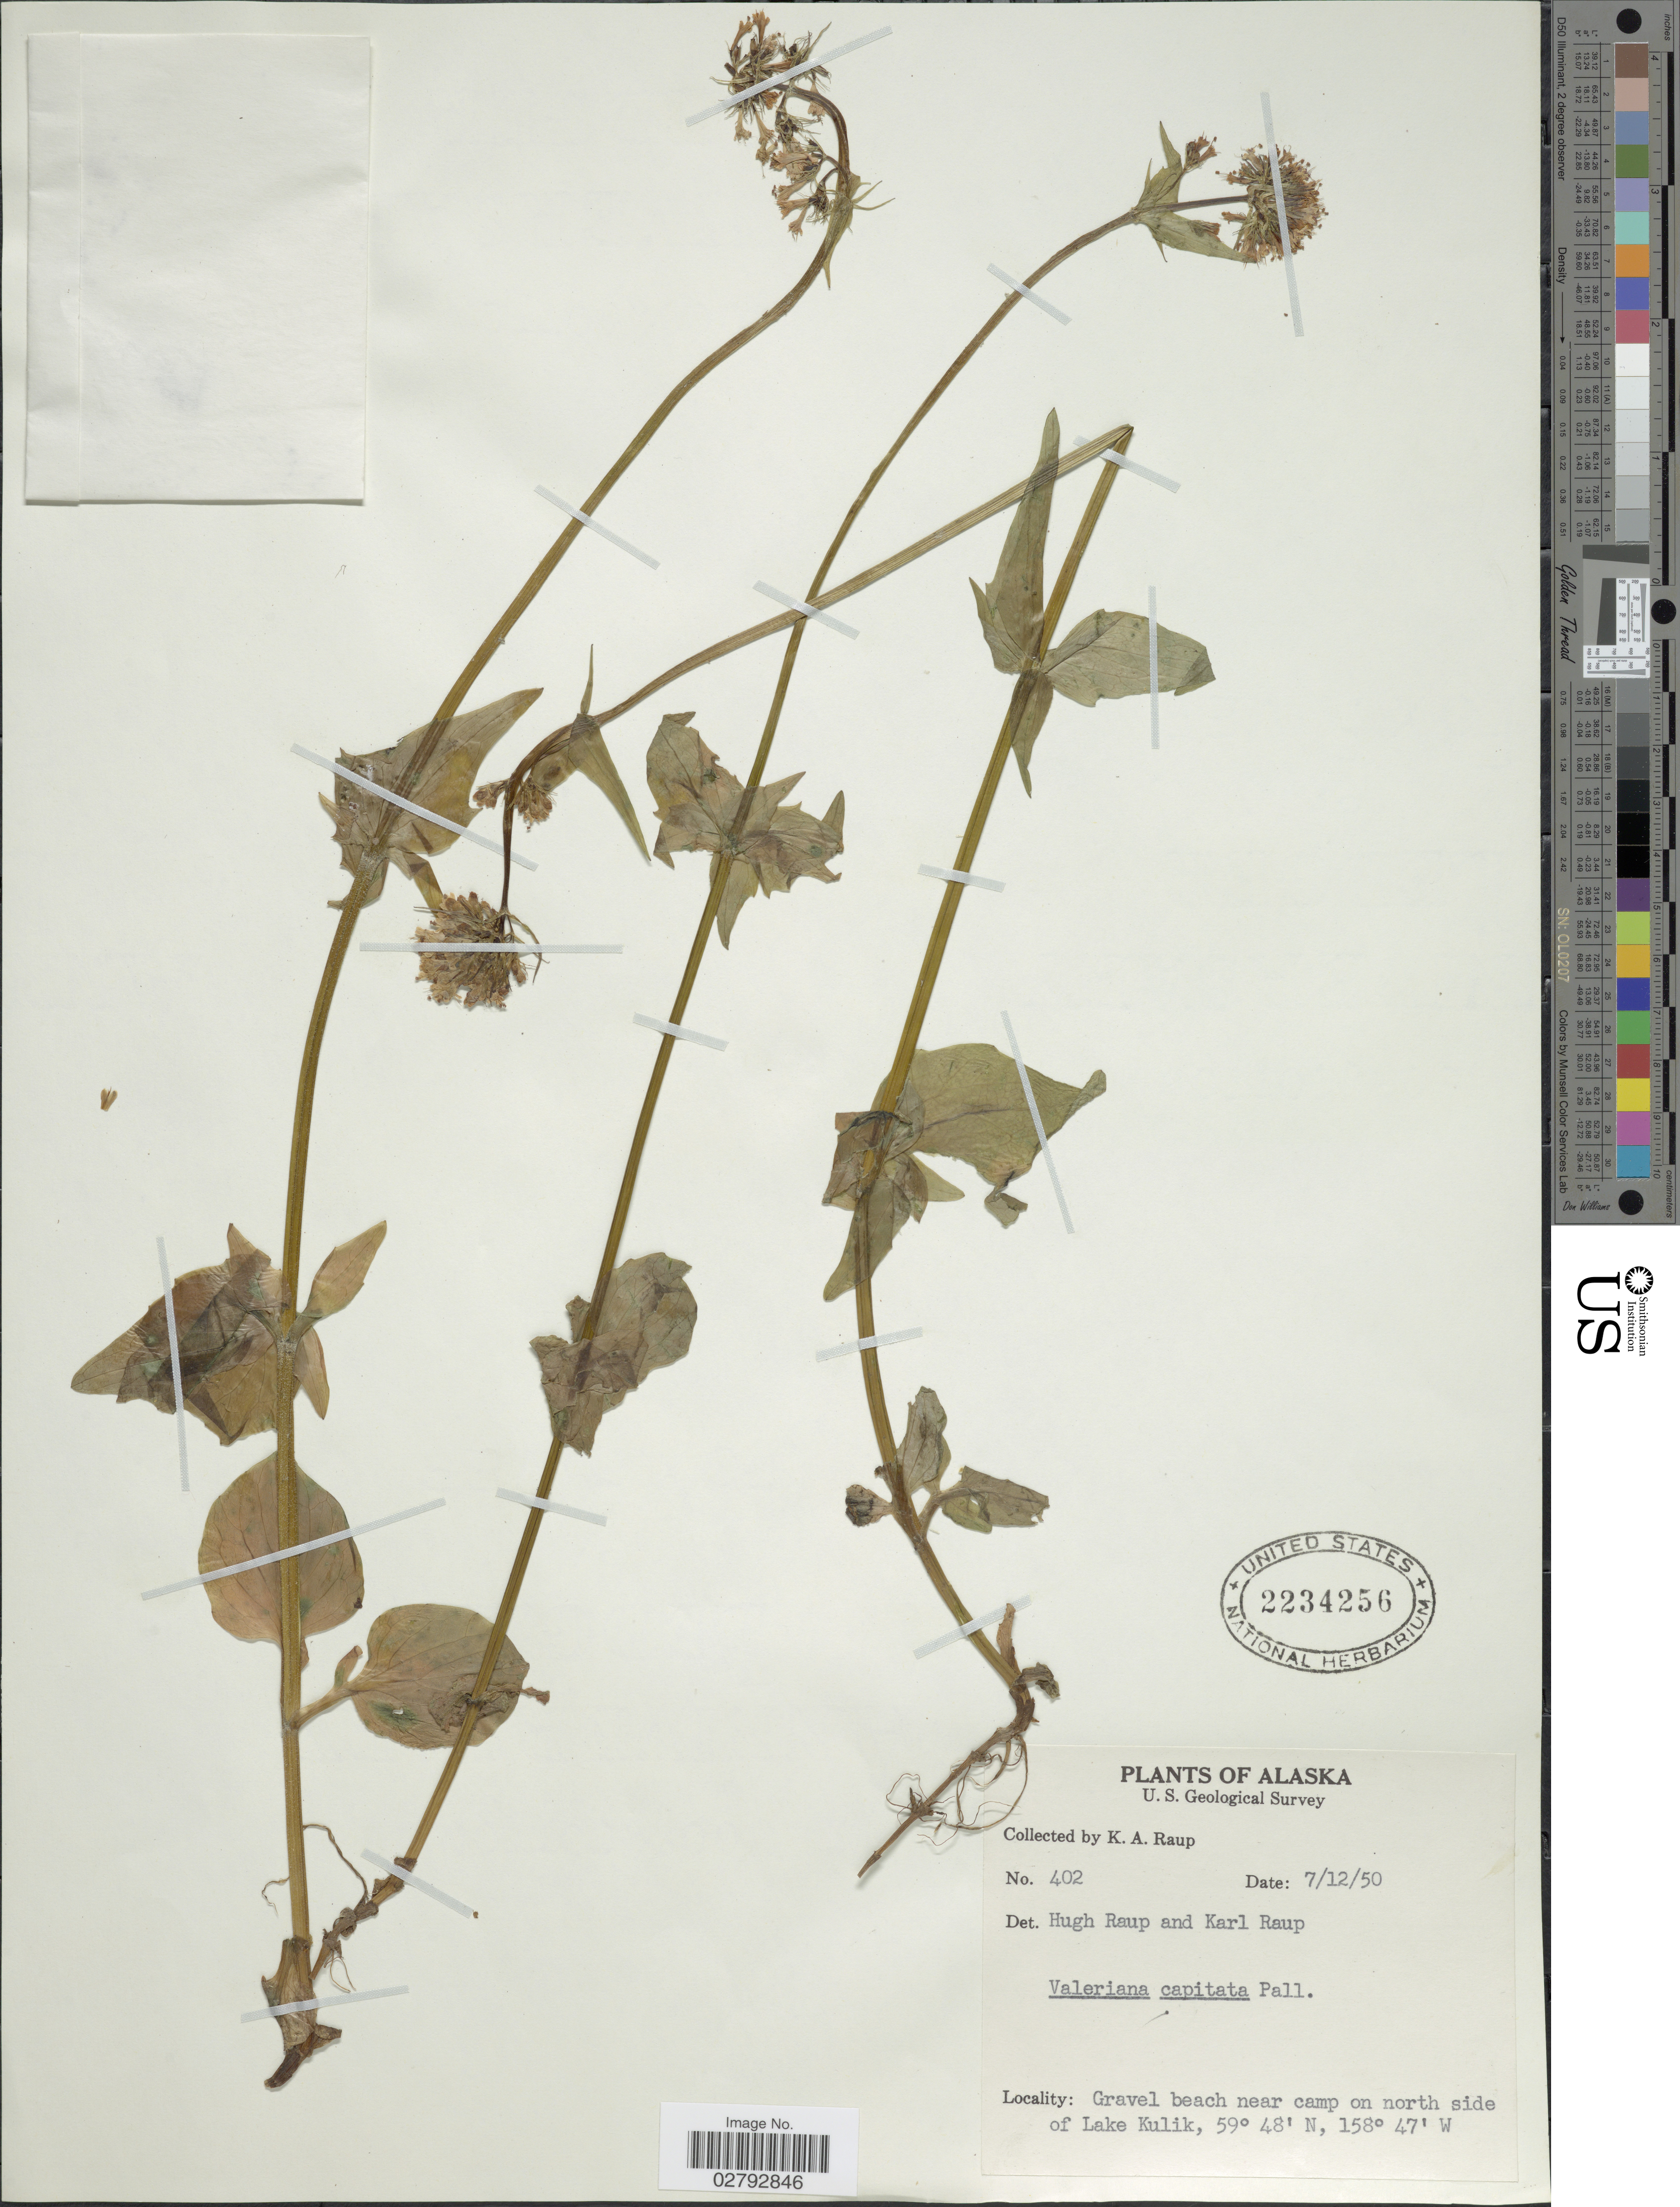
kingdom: Plantae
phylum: Tracheophyta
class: Magnoliopsida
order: Dipsacales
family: Caprifoliaceae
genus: Valeriana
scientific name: Valeriana capitata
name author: Link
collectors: K. Raup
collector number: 402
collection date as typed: Transcribed d/m/y: 12/7/50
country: United States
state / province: Alaska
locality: Gravel beach near camp on north side of Lake Kulik.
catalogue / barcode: US 2234256